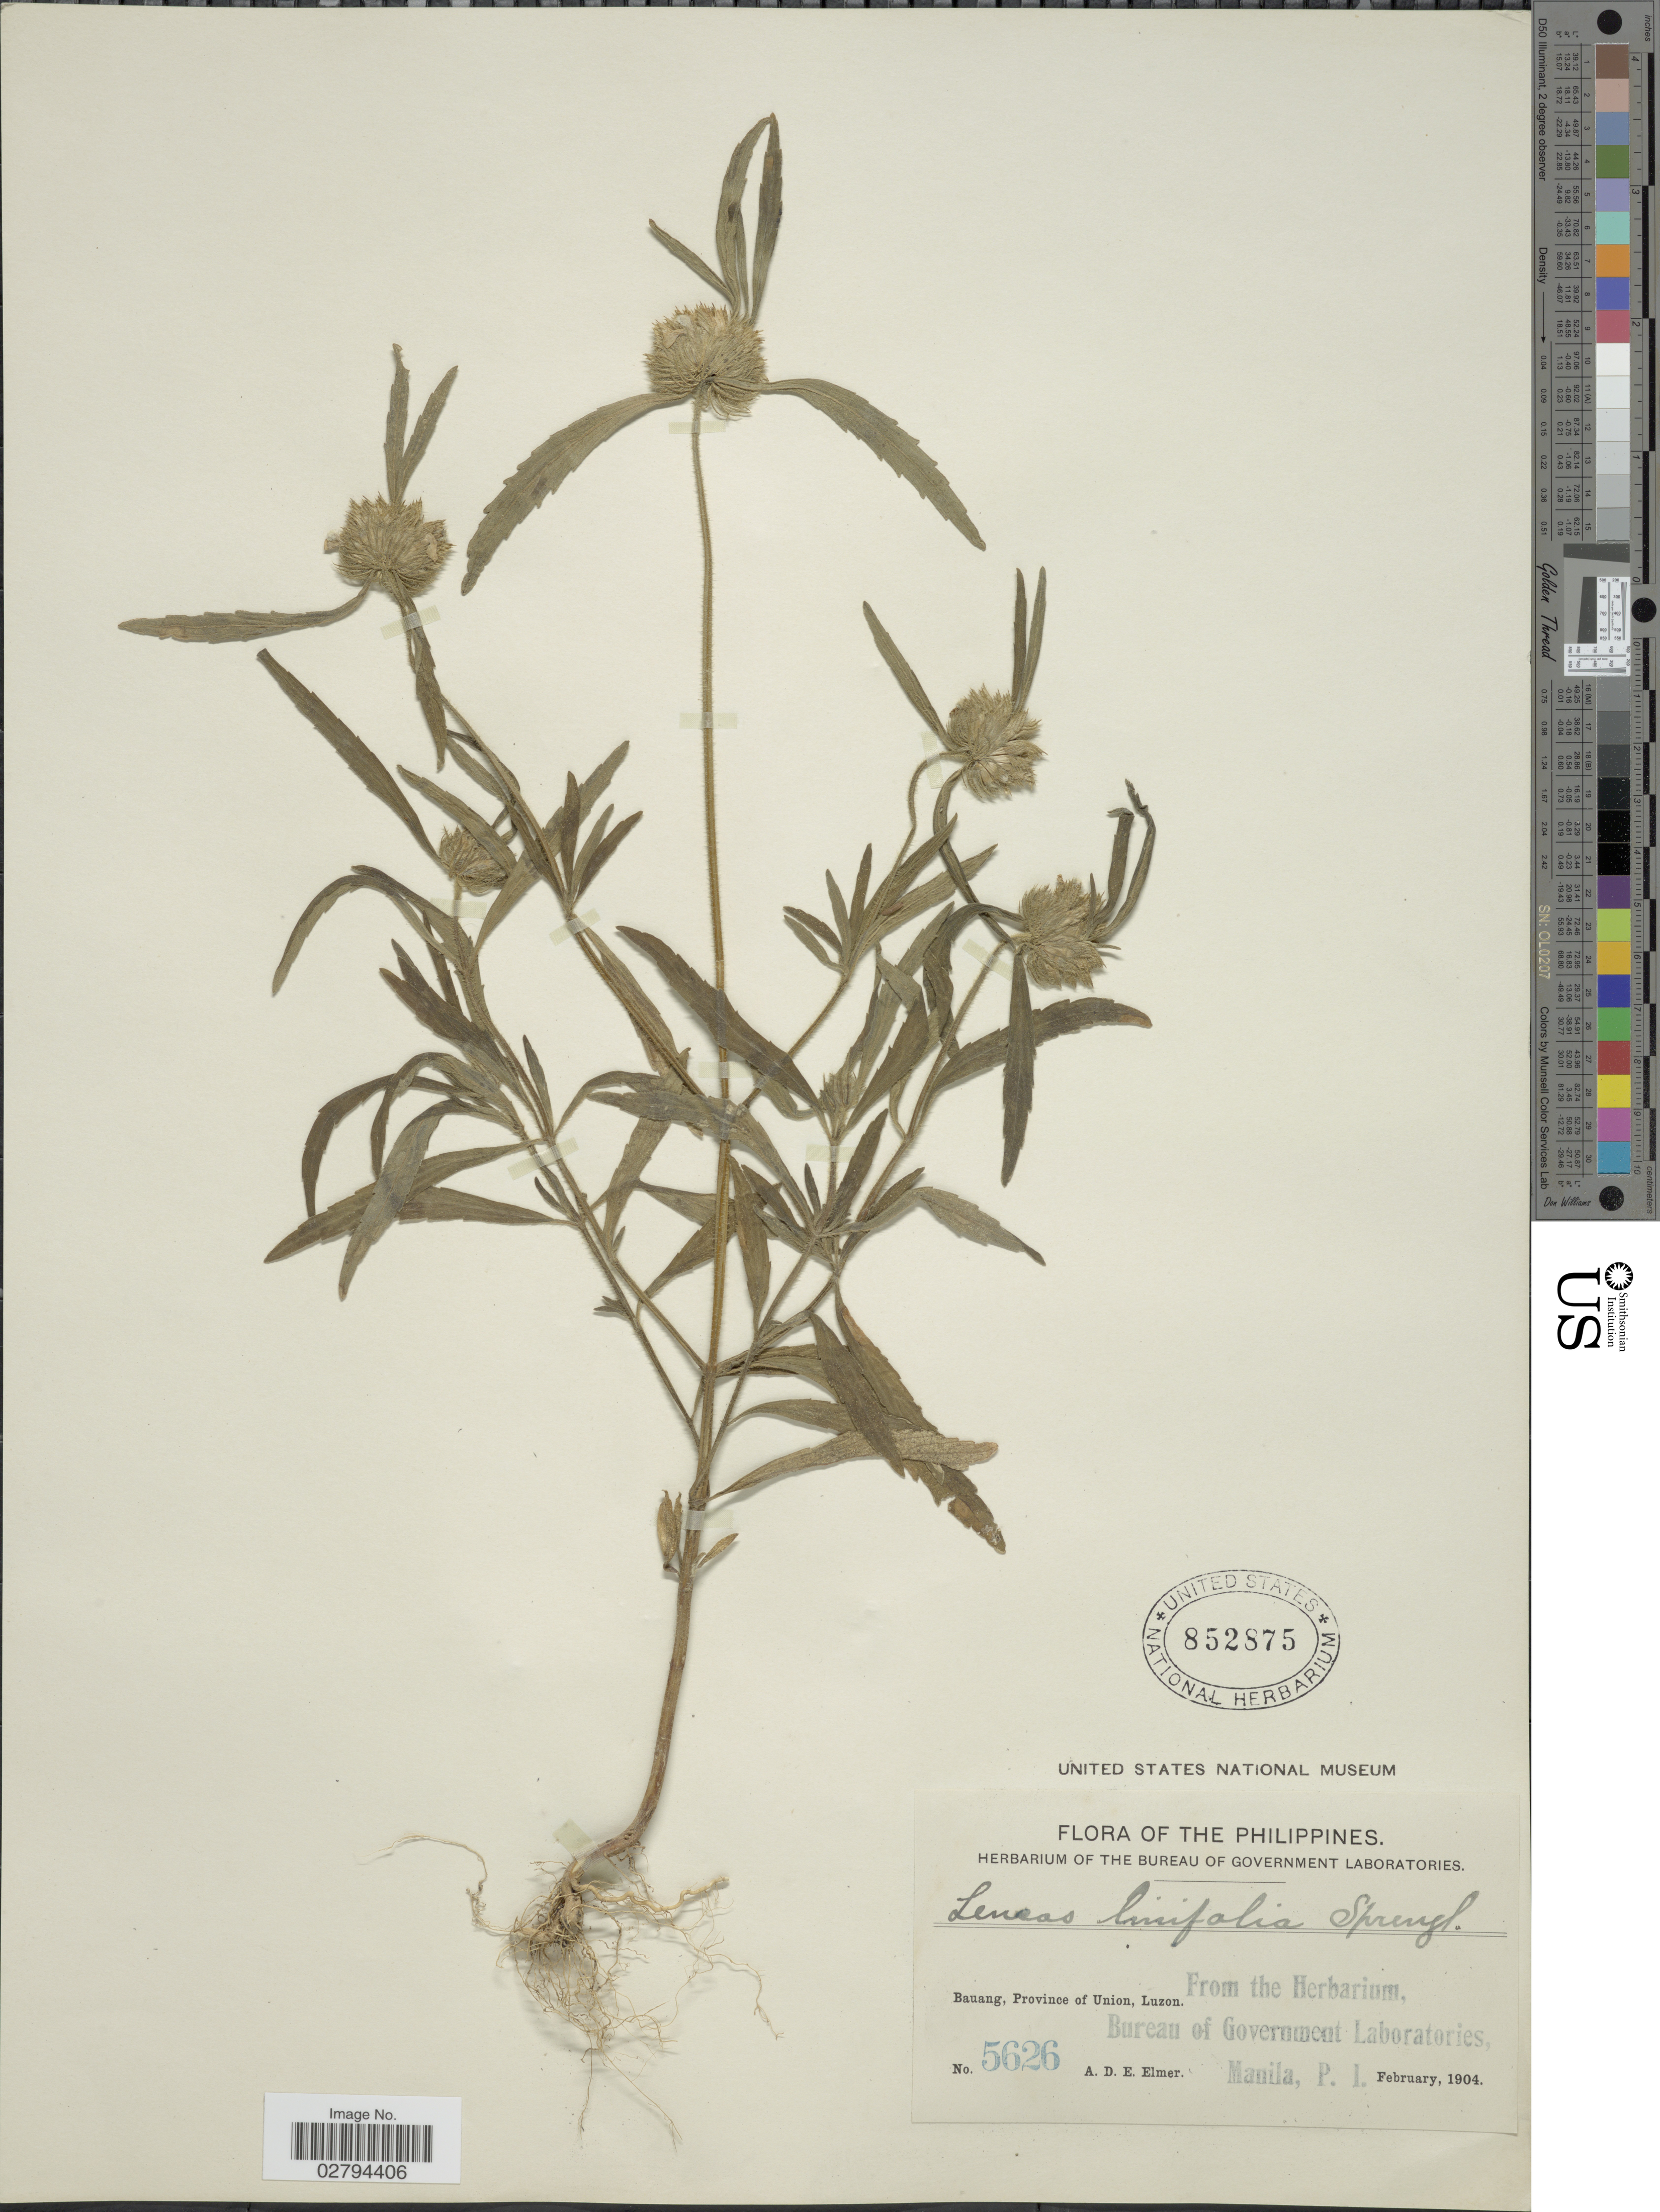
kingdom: Plantae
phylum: Tracheophyta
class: Magnoliopsida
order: Lamiales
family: Lamiaceae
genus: Leucas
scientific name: Leucas lavandulifolia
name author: Small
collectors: A. D. E. Elmer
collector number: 5626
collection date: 1904-02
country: Philippines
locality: Bauang, Province of Union, Luzon.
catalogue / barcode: US 852875